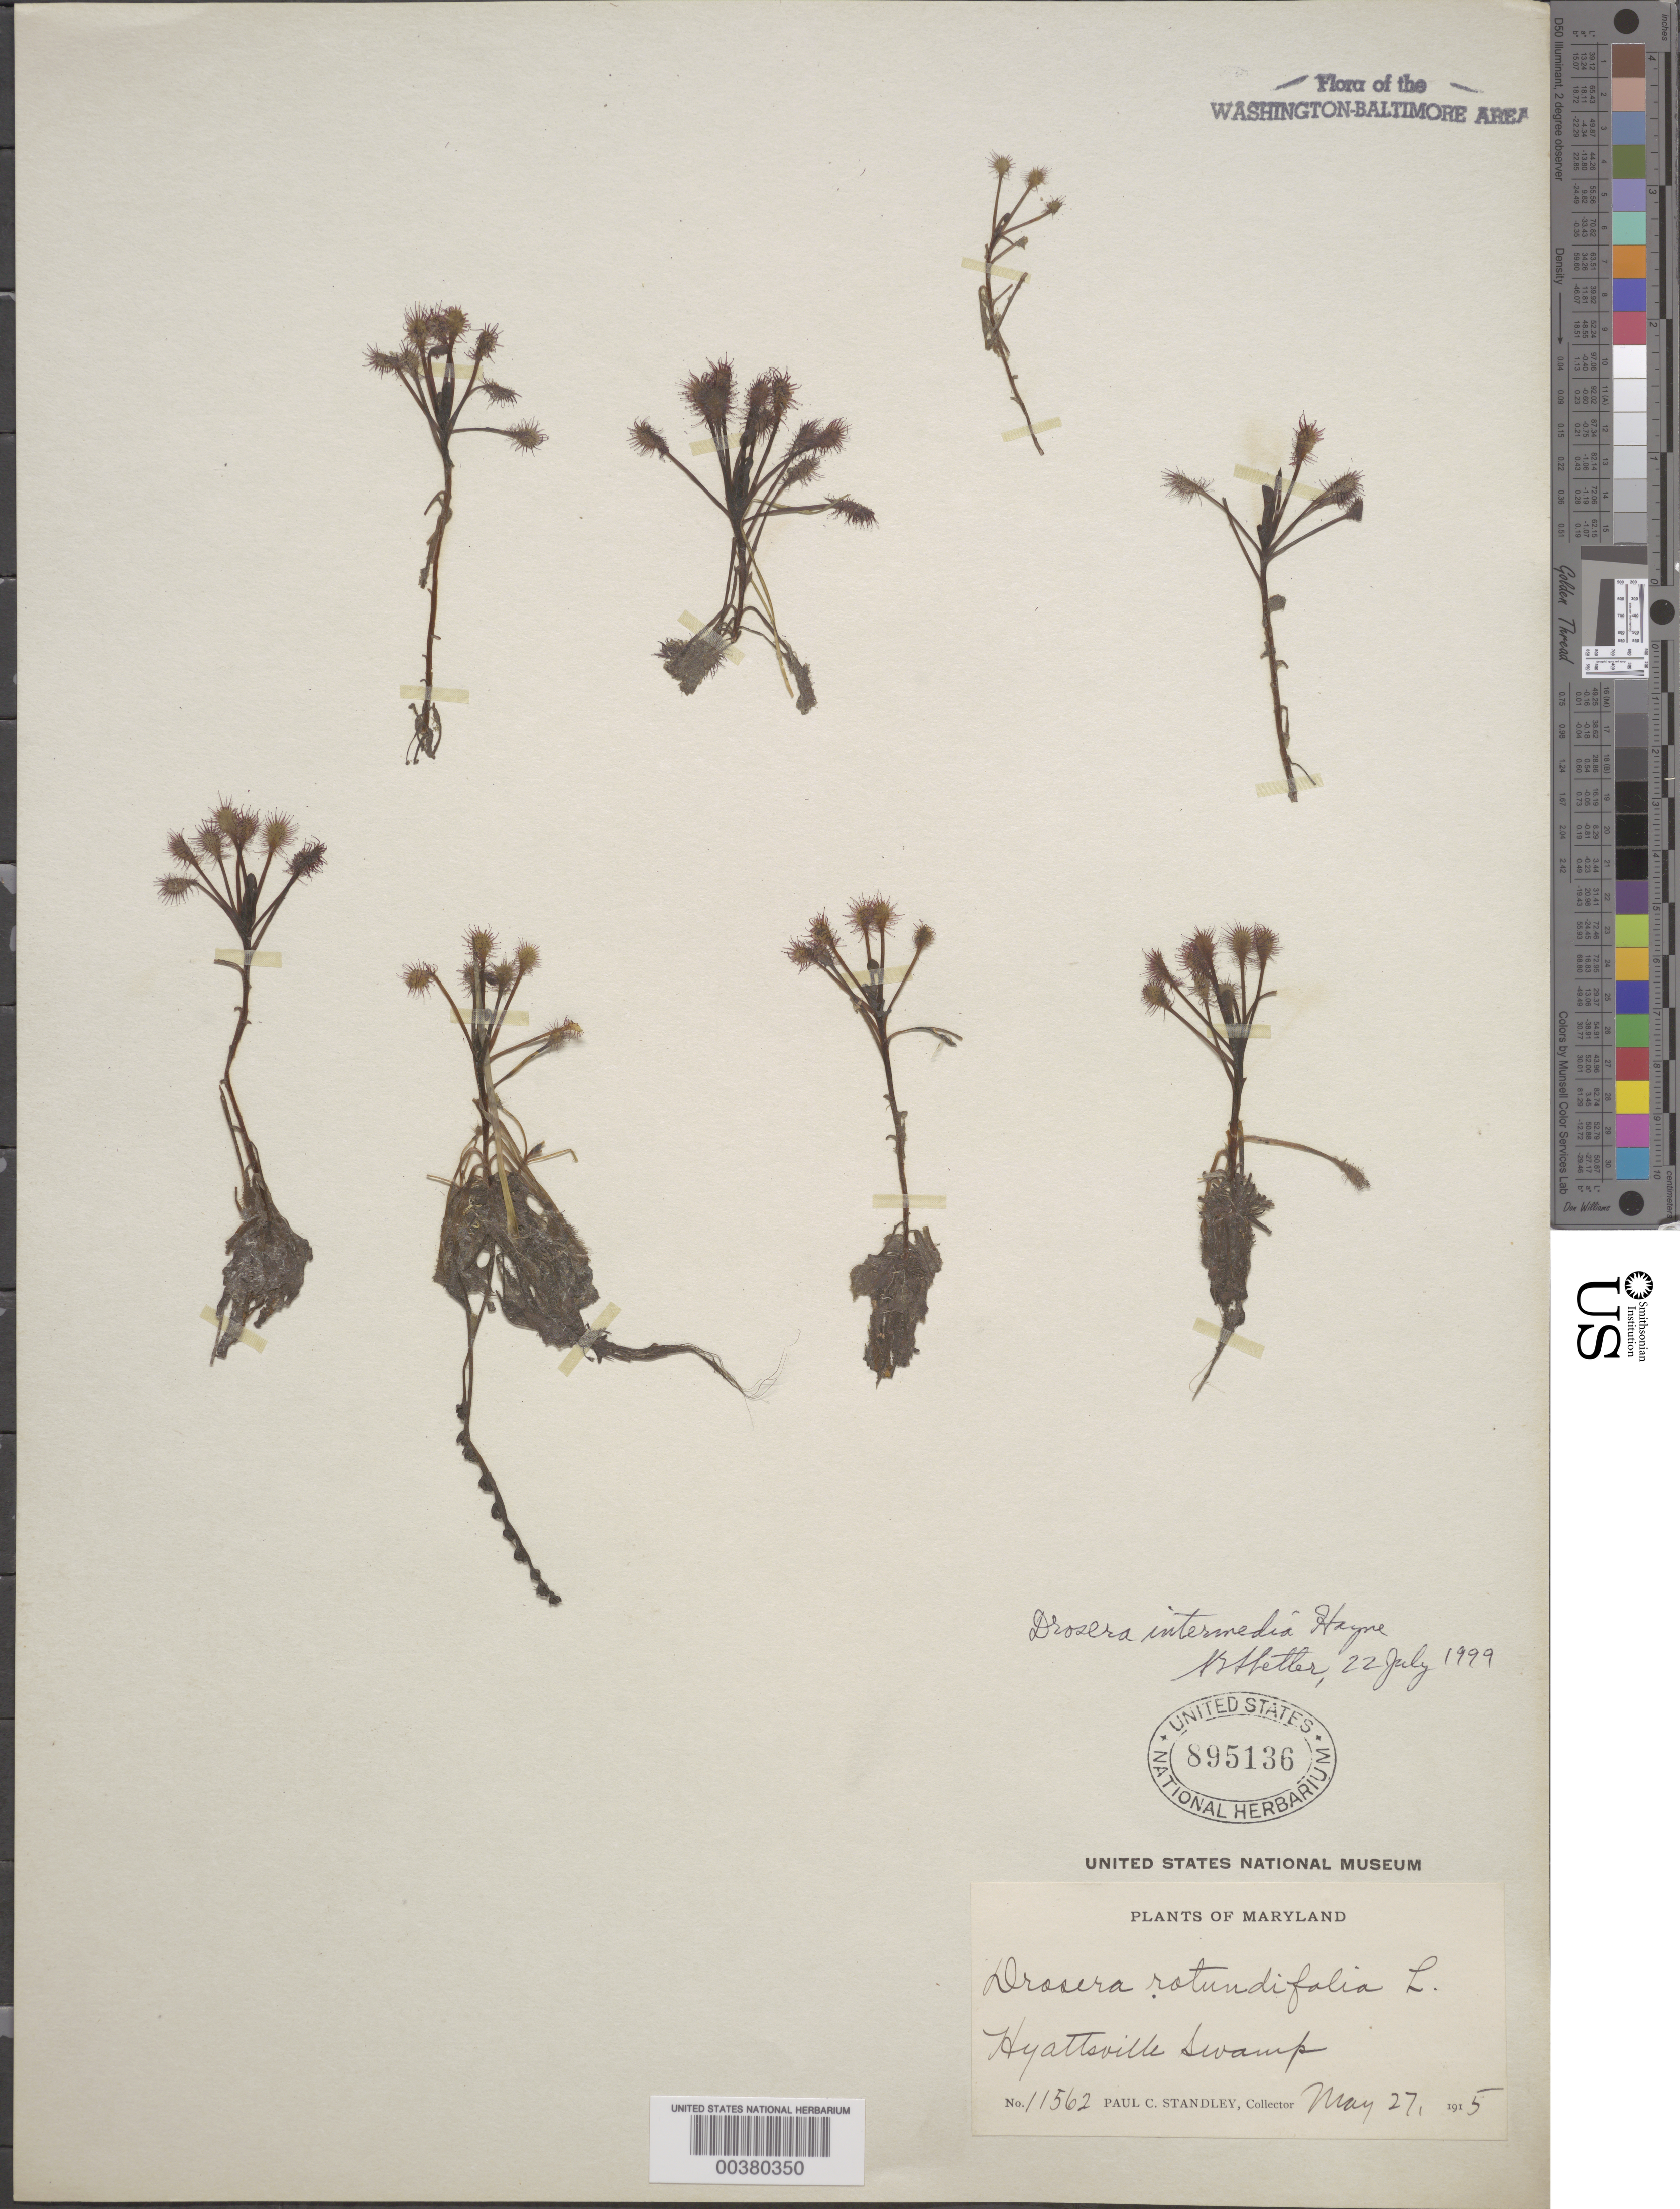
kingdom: Plantae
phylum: Tracheophyta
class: Magnoliopsida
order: Caryophyllales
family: Droseraceae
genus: Drosera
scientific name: Drosera intermedia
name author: Hayne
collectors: P. C. Standley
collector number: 11562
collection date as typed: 27 May 1915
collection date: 1915-05-27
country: United States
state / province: Maryland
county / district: Prince George's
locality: Hyattsville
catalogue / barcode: US 895136